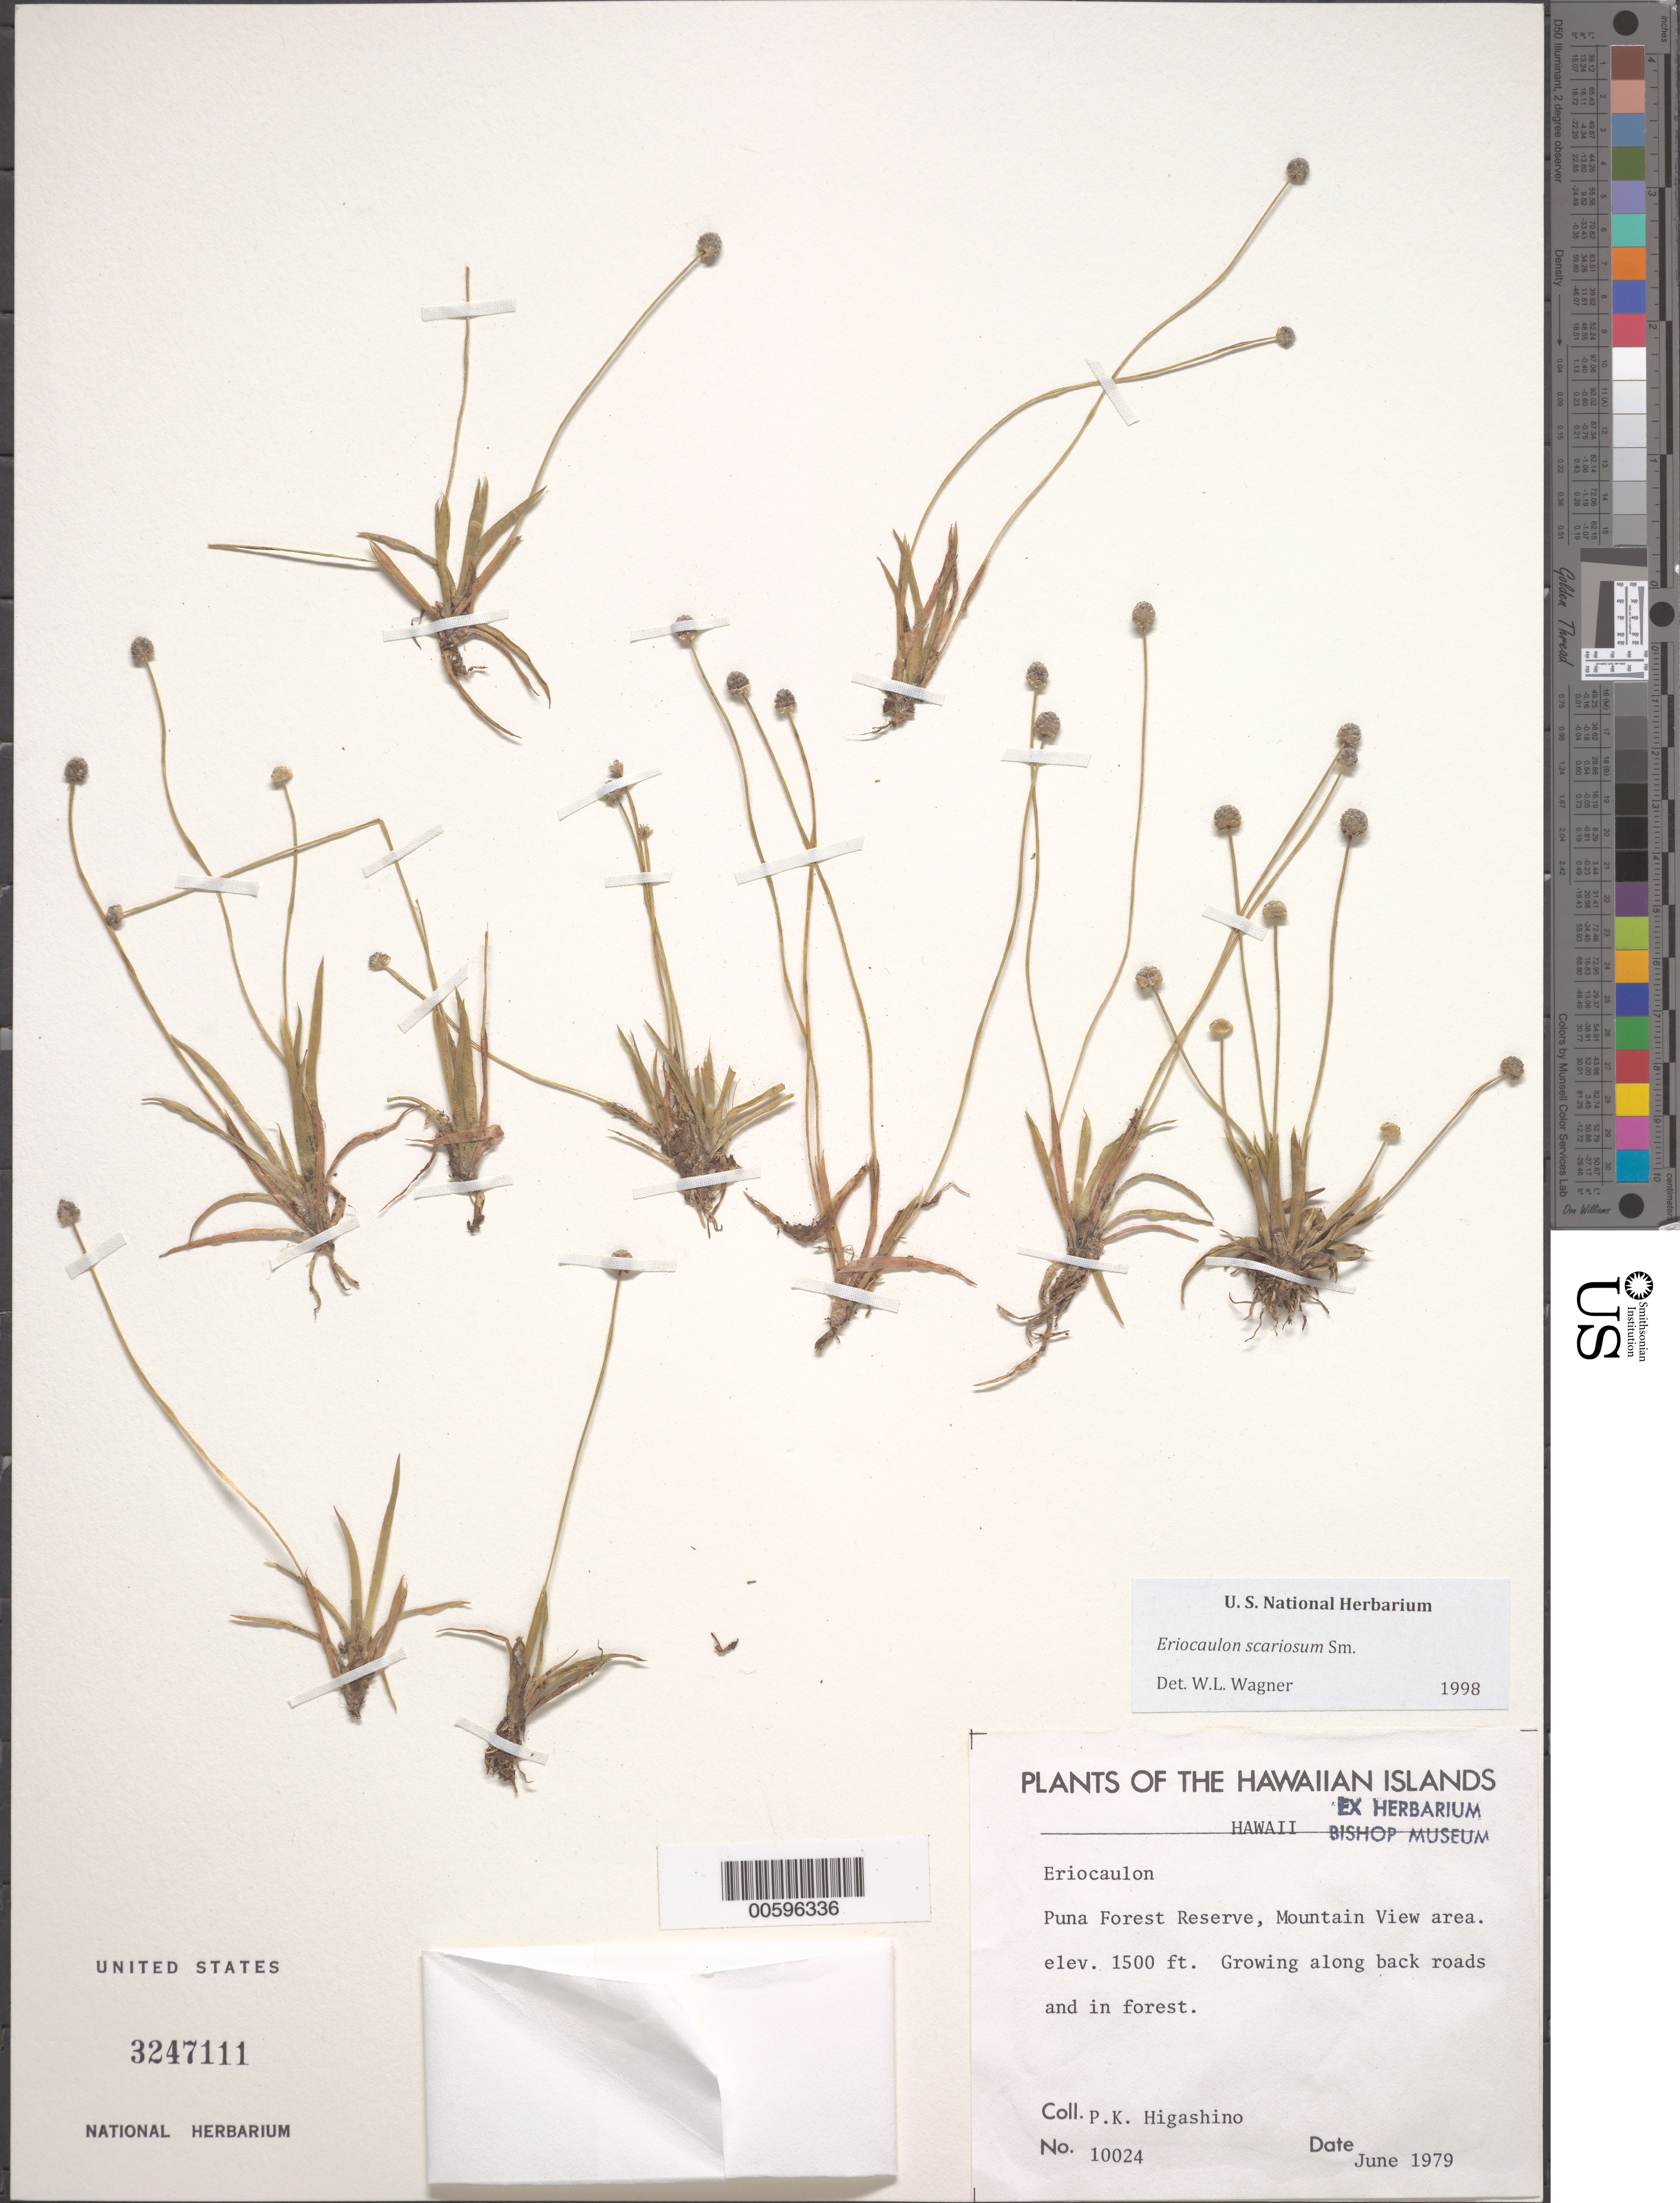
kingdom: Plantae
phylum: Tracheophyta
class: Liliopsida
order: Poales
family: Eriocaulaceae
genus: Eriocaulon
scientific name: Eriocaulon scariosum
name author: Sm.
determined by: Wagner, W. L., (BOT), Smithsonian Institution - National Museum of Natural History (UNITED STATES)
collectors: P. Higashino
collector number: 10024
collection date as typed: Jun 1979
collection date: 1979-06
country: United States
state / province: Hawaii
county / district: Hawaii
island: Hawaii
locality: Puna For Res, Mt View area.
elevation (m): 457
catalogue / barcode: US 3247111